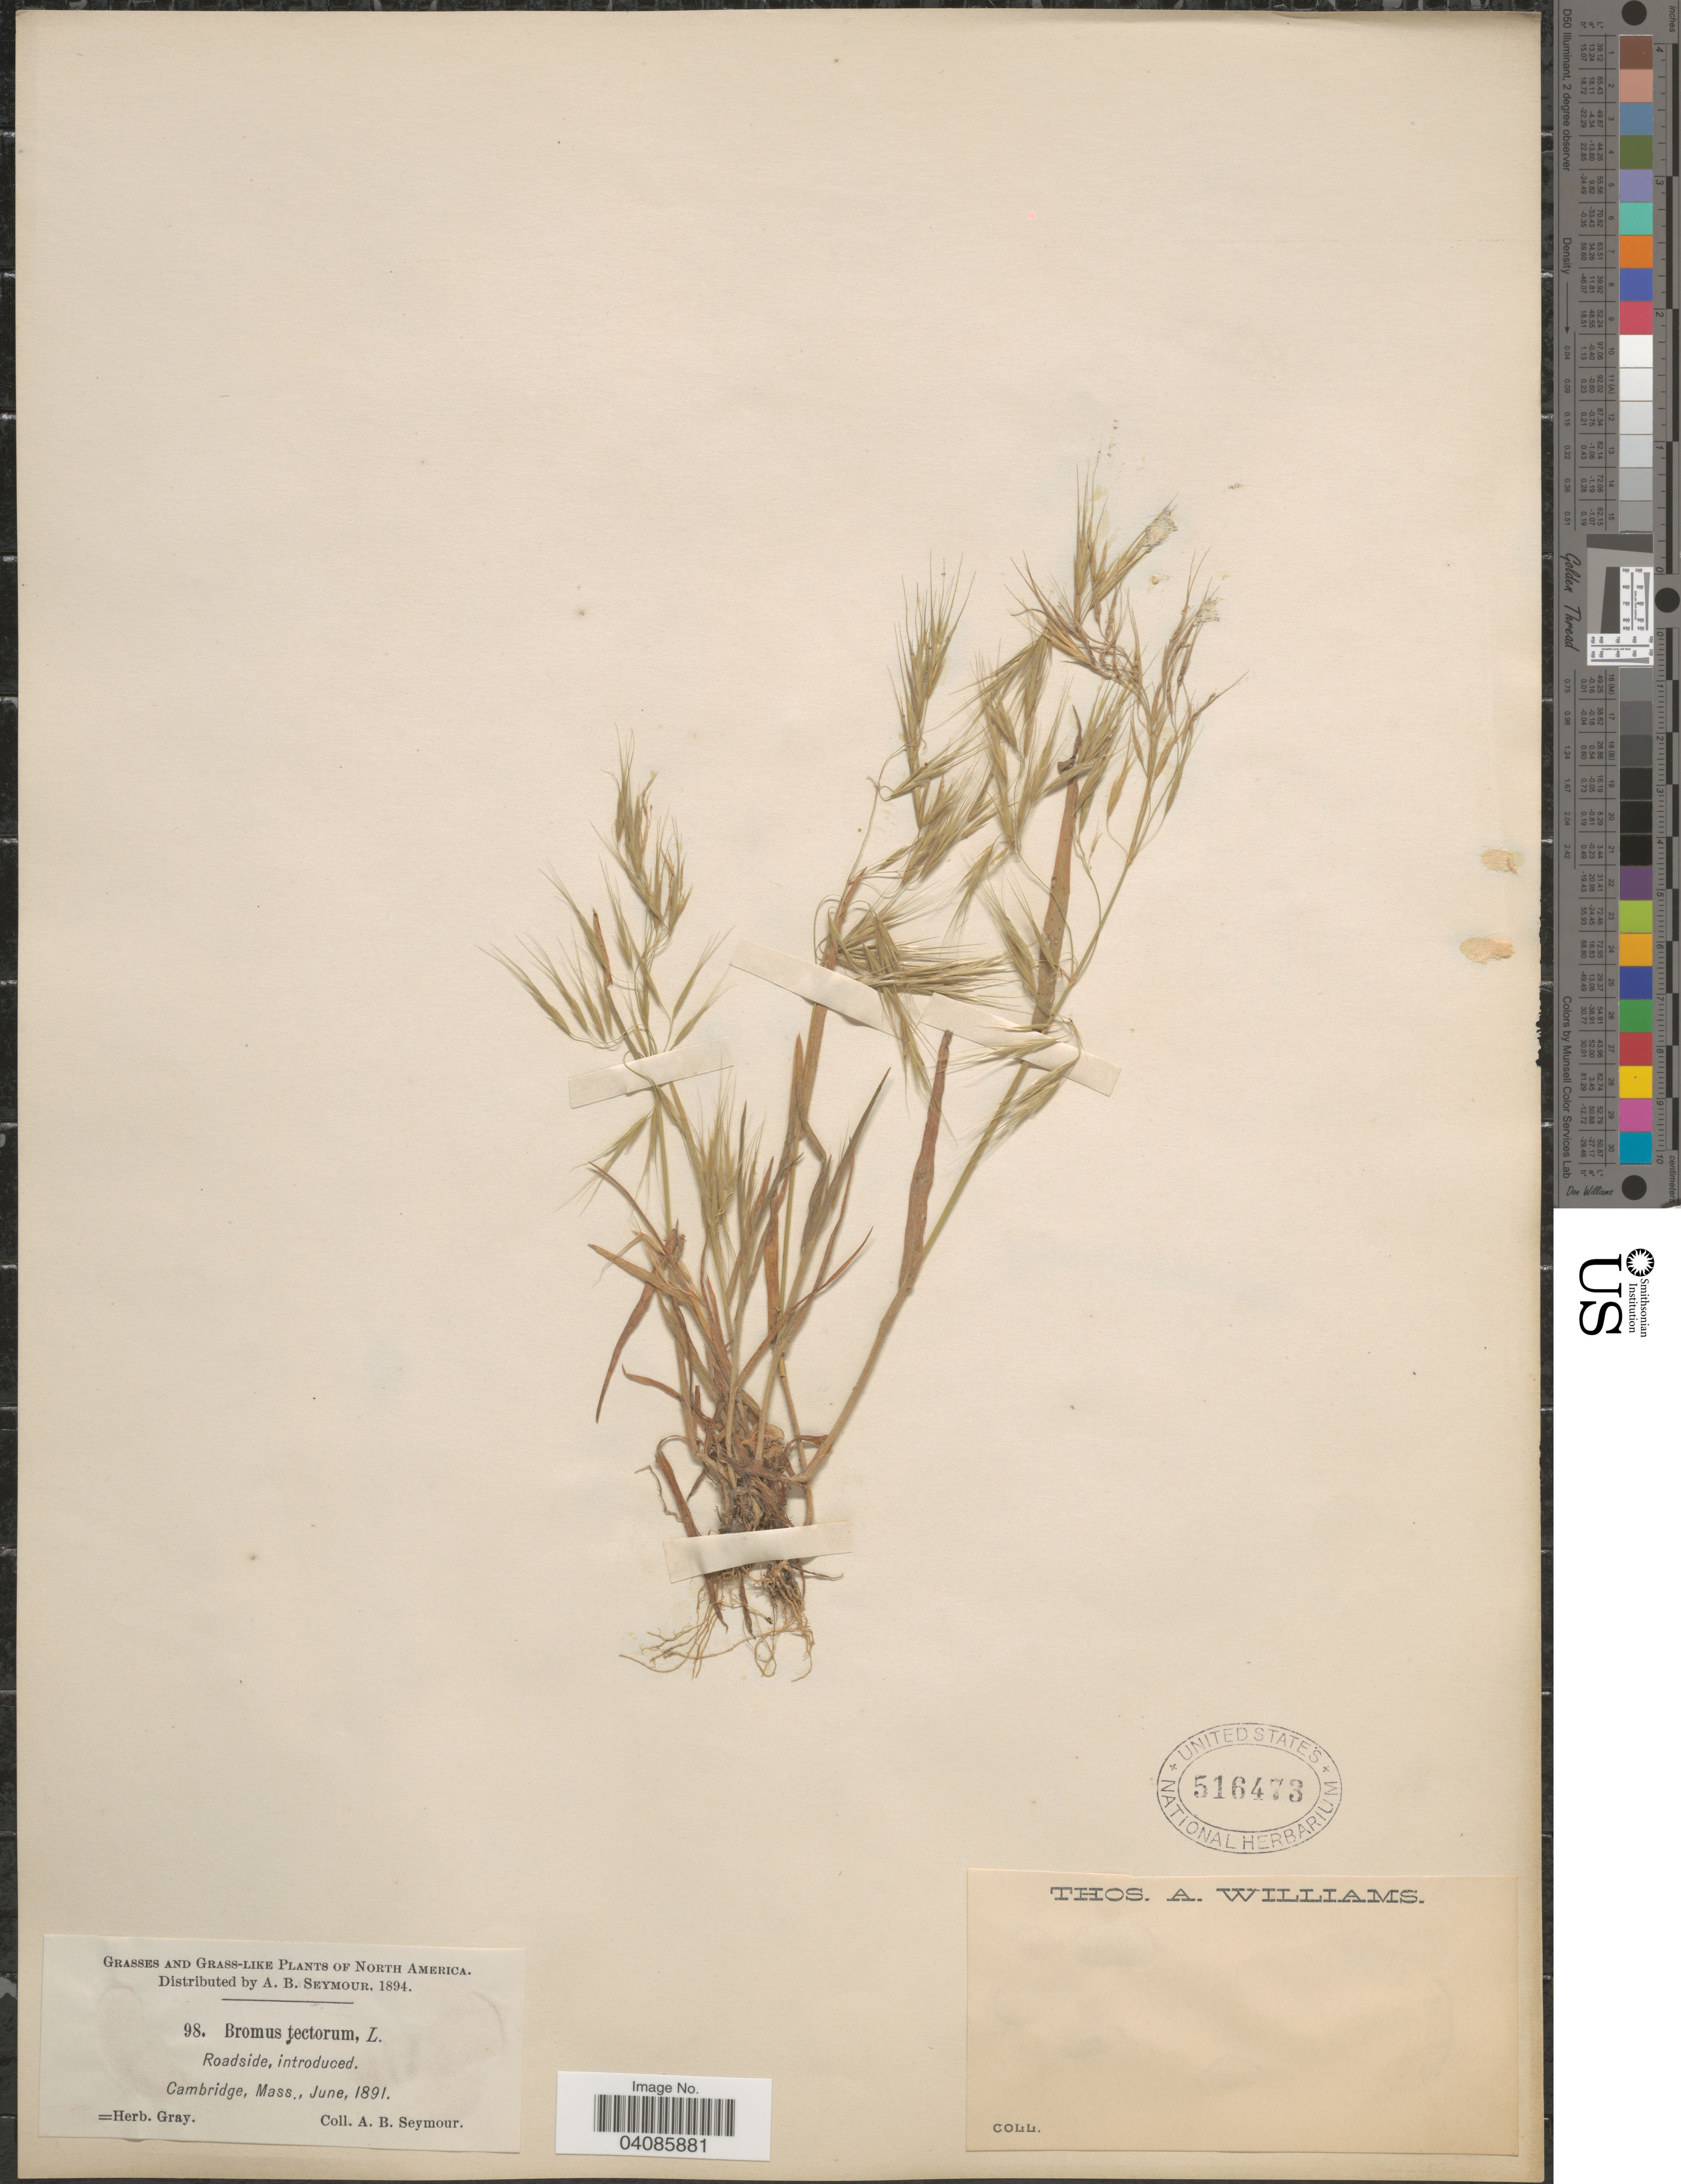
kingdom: Plantae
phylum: Tracheophyta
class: Liliopsida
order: Poales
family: Poaceae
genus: Bromus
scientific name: Bromus tectorum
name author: L.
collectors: A. Seymour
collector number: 98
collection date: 1891-06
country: United States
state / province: Massachusetts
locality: Cambridge.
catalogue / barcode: US 516473